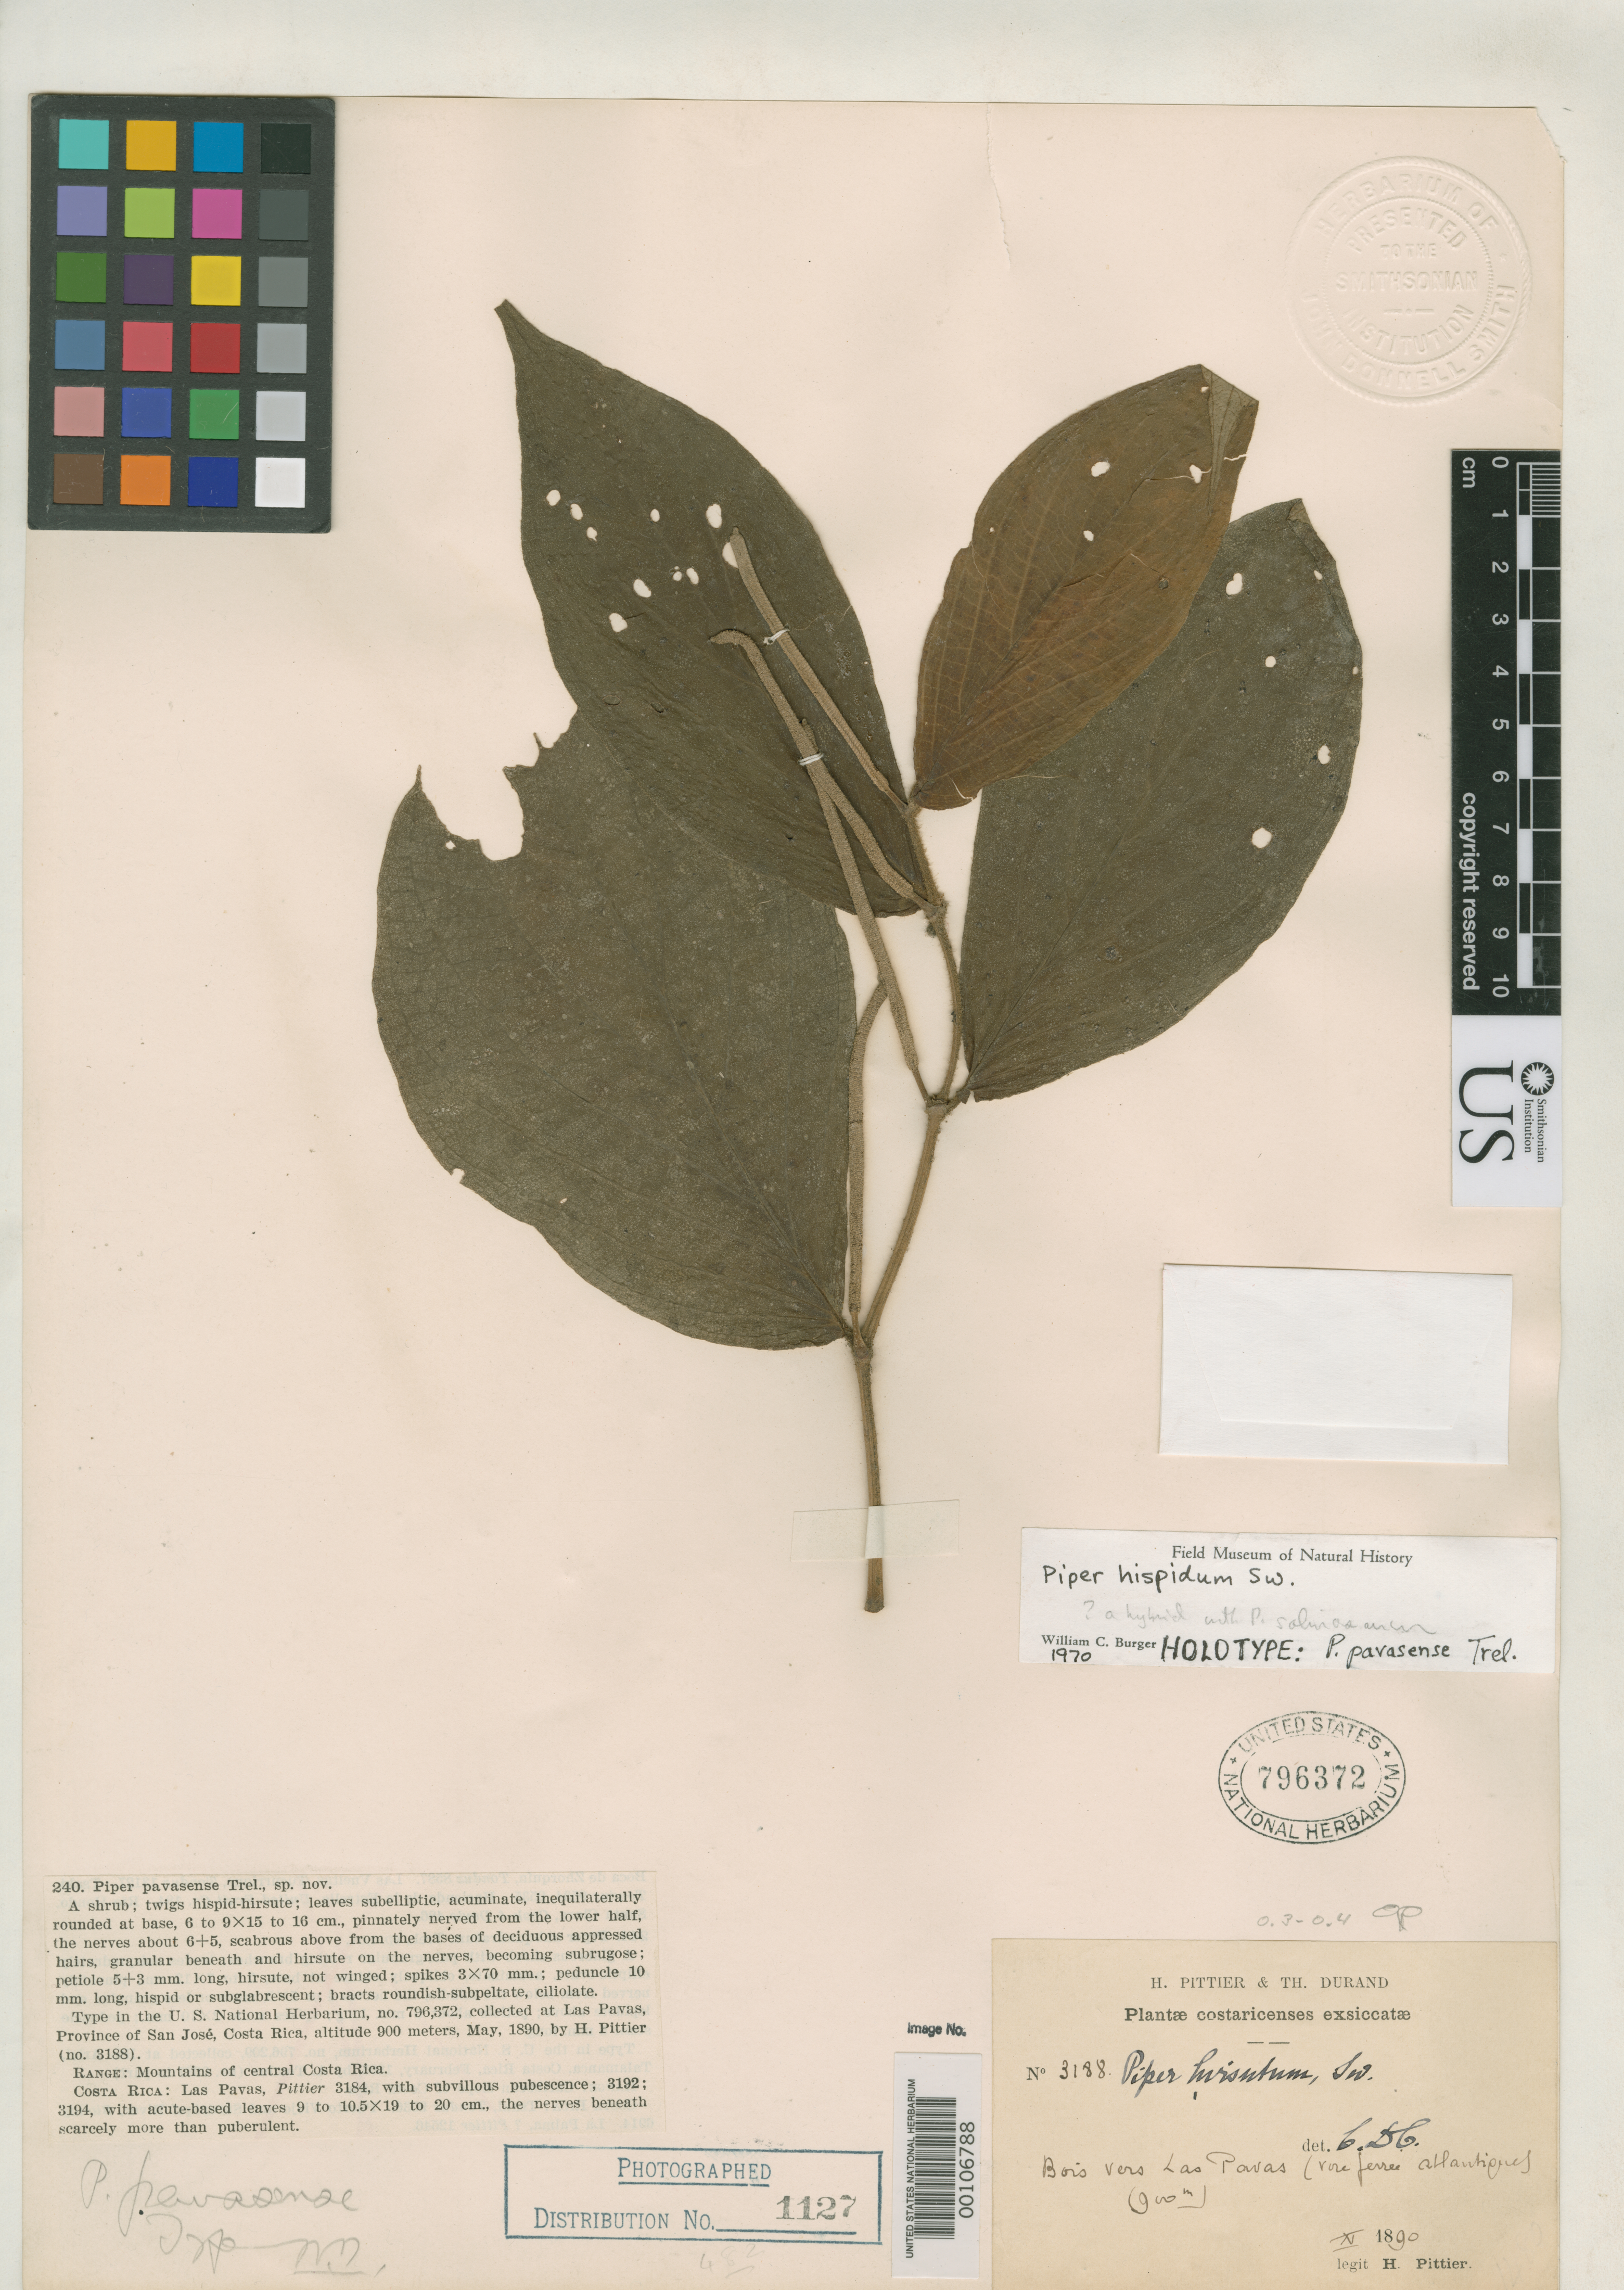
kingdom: Plantae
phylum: Tracheophyta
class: Magnoliopsida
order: Piperales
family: Piperaceae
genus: Piper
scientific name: Piper pavasense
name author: Trel.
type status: Holotype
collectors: H. F. Pittier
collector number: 3188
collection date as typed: Nov 1890 or -- May 1890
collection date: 1890-05 or 1890-11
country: Costa Rica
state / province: San José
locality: Las Pavas.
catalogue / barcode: US 796372